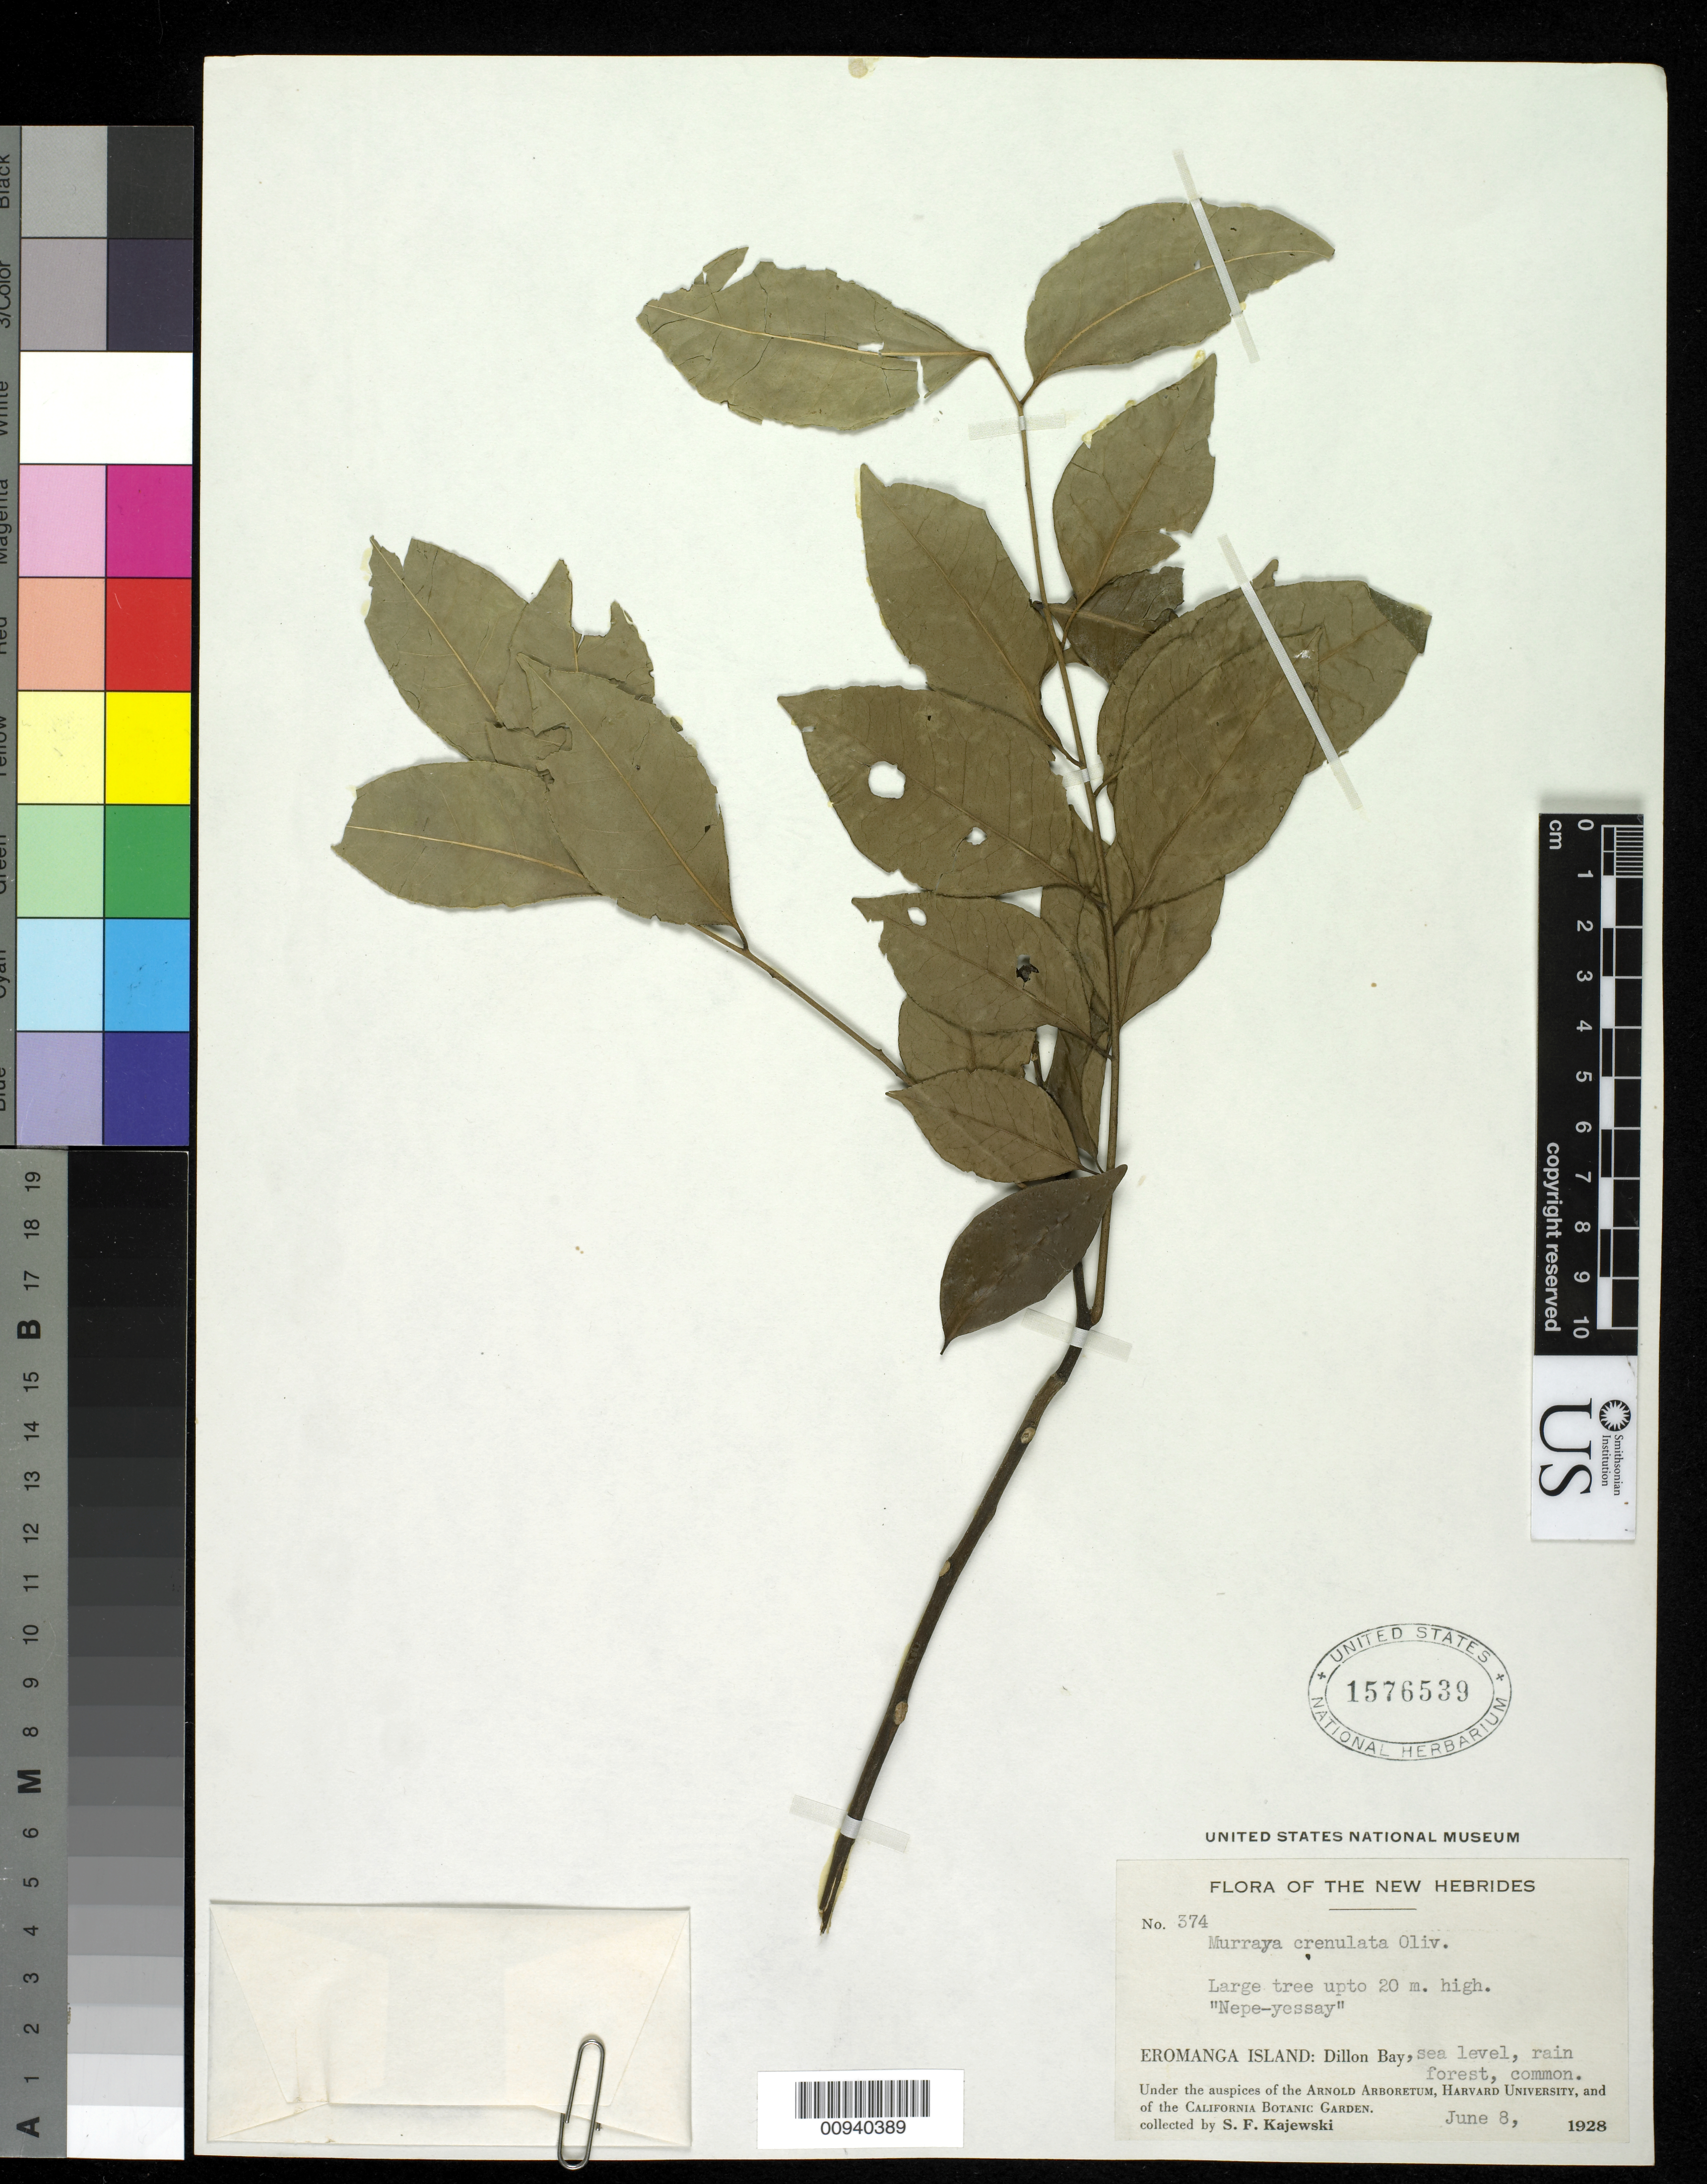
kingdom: Plantae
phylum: Tracheophyta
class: Magnoliopsida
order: Sapindales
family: Rutaceae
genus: Murraya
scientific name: Murraya crenulata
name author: (Turcz.) Oliv.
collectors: S. Kajewski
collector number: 374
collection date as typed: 08 Jun 1928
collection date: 1928-06-08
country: Vanuatu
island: Erromango [Eromanga]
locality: Dillon Bay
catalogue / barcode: US 1576539